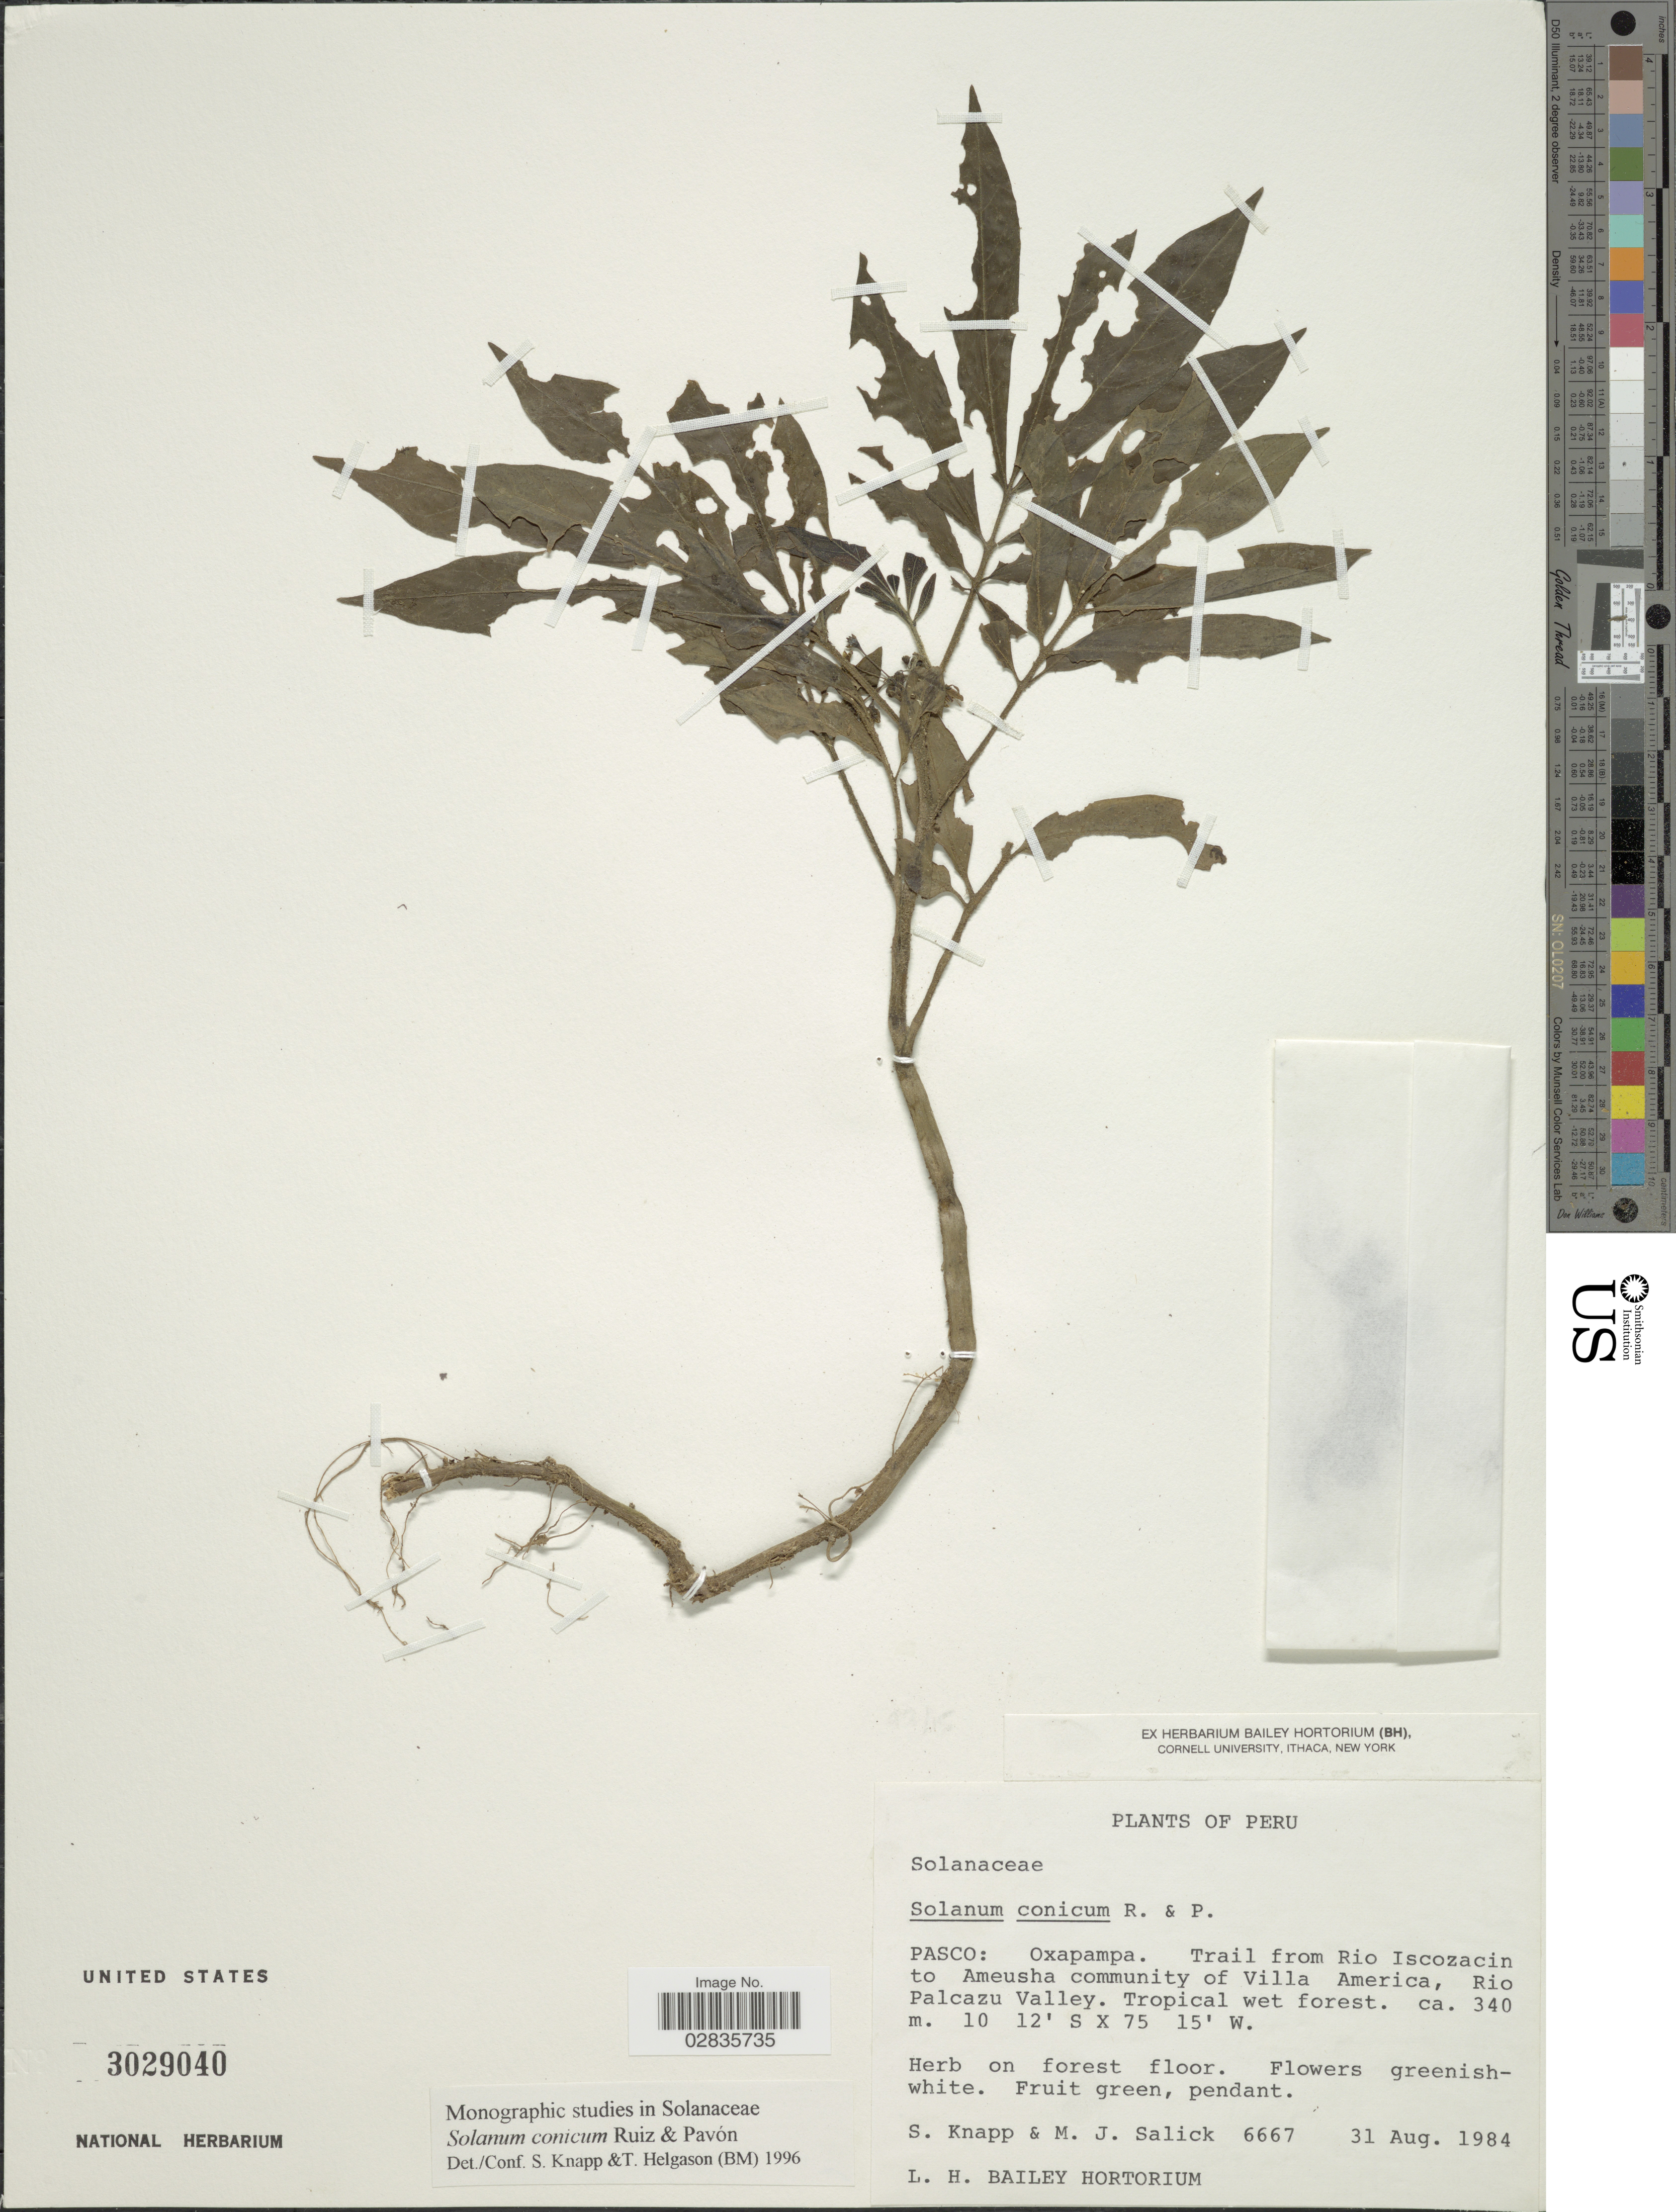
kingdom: Plantae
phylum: Tracheophyta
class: Magnoliopsida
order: Solanales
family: Solanaceae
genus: Solanum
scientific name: Solanum conicum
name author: Ruiz & Pav.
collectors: S. Knapp & M. Salick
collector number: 6667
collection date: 1984-08-31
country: Peru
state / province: Pasco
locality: Oxapampa, Trail from Rio Iscozacin to Ameusha community of Villa America, Rio Palcazu Valley.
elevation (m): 340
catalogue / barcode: US 3029040